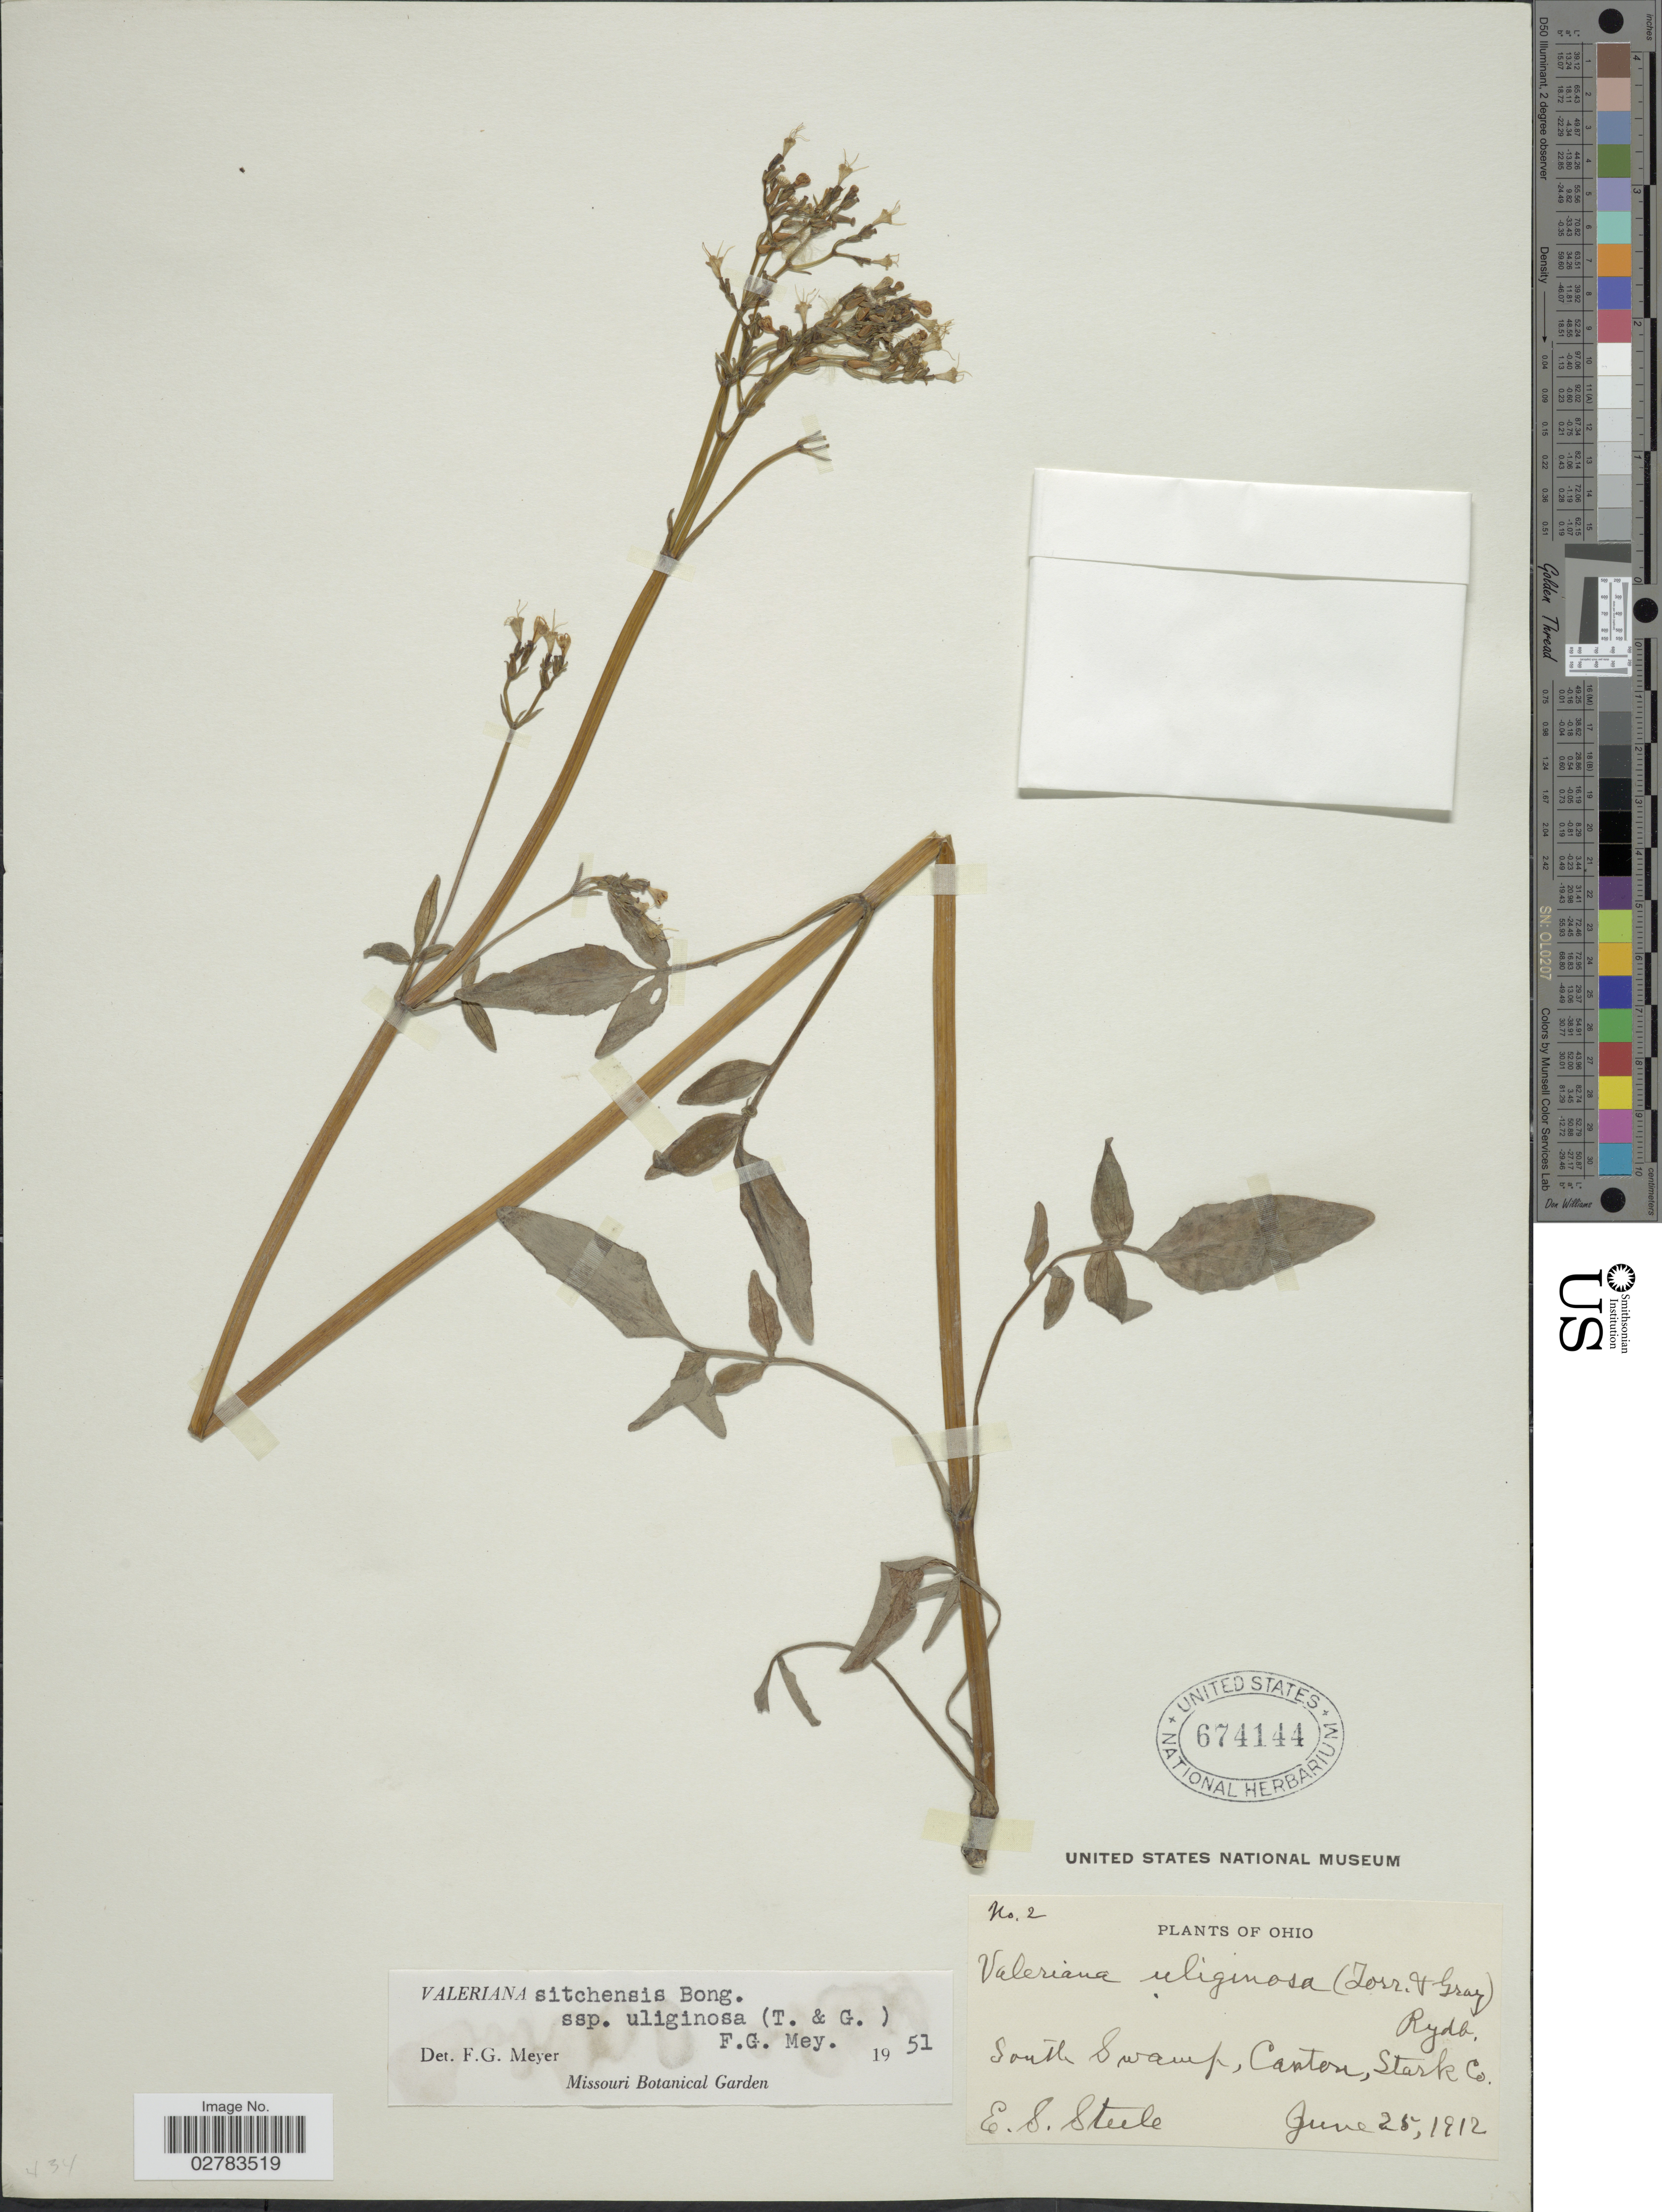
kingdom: Plantae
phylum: Tracheophyta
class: Magnoliopsida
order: Dipsacales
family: Caprifoliaceae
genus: Valeriana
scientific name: Valeriana sitchensis subsp. uliginosa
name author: (Torr. & A. Gray) F.G. Mey.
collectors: E. Steele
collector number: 2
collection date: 1912-06-25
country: United States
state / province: Ohio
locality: South Swamp, Canton, Stark Co.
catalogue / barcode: US 674144